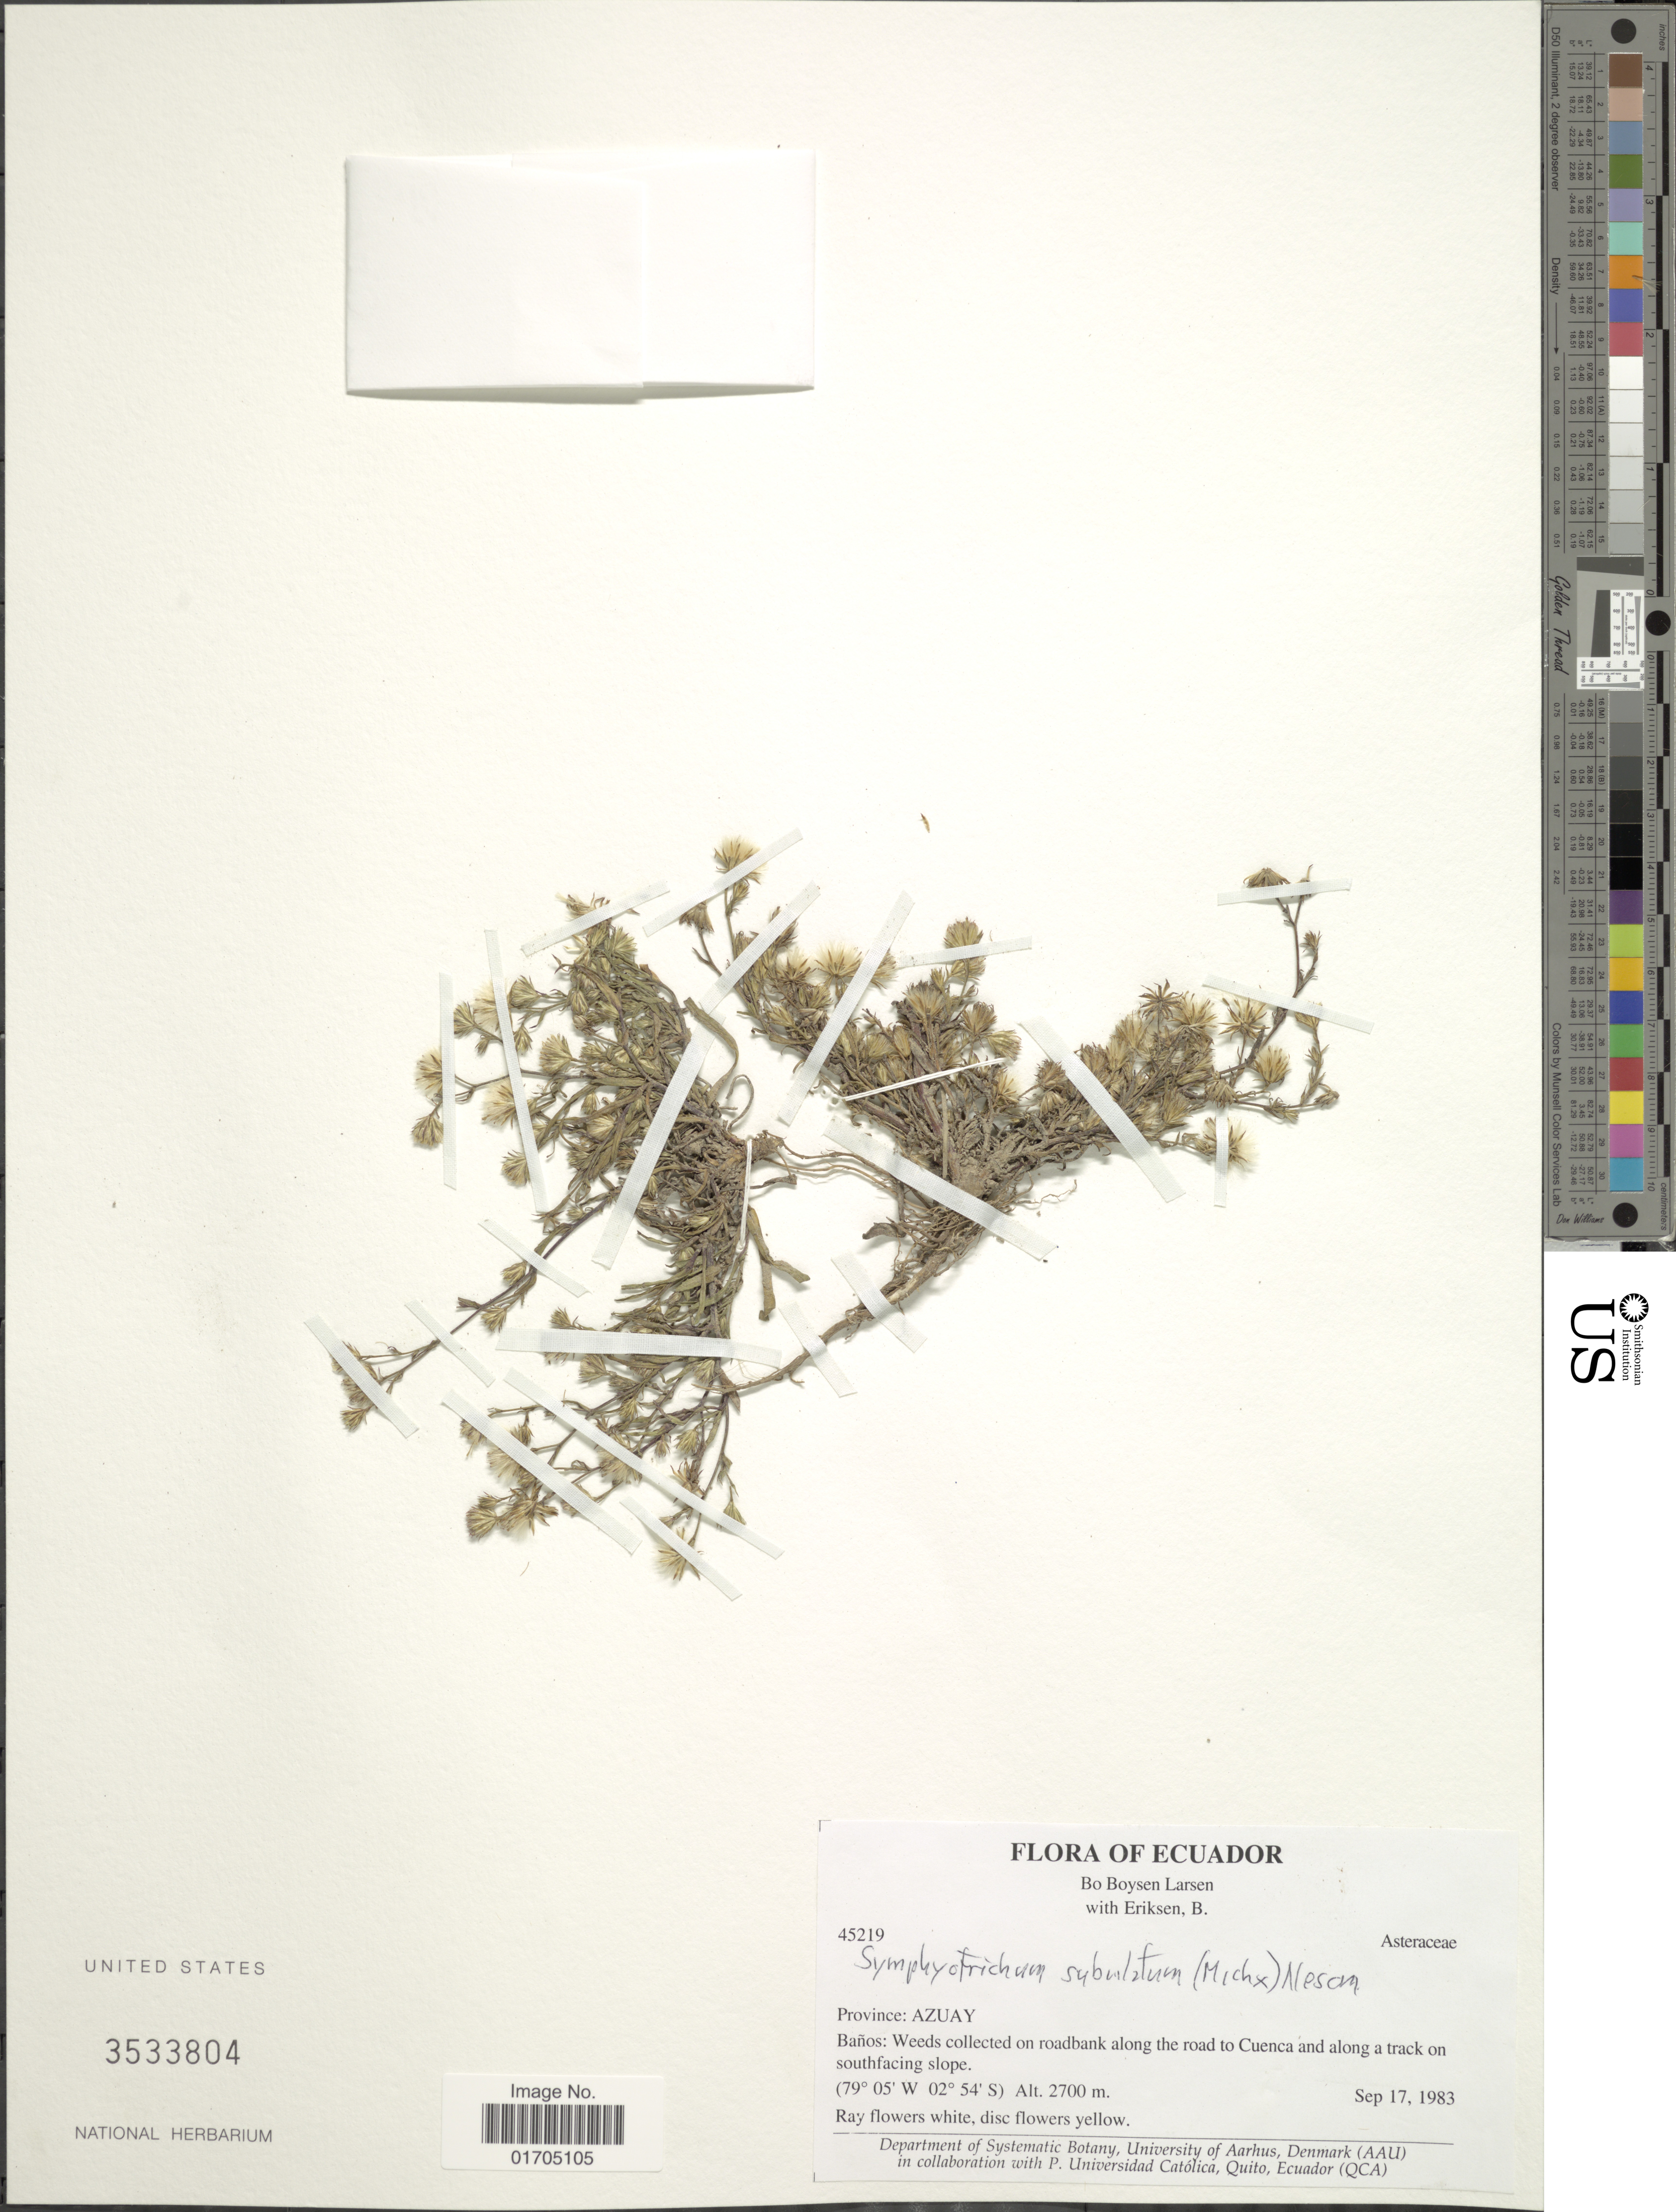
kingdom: Plantae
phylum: Tracheophyta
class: Magnoliopsida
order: Asterales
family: Asteraceae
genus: Symphyotrichum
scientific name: Symphyotrichum subulatum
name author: (Michx.) G.L. Nesom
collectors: B. Boysen Larsen & B. Eriksen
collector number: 45219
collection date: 1983-09-17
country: Ecuador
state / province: Azuay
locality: Baños: Weeds collected on roadbank along the road to Cuenca and along a track on southfacing slope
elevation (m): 2700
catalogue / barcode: US 3533804